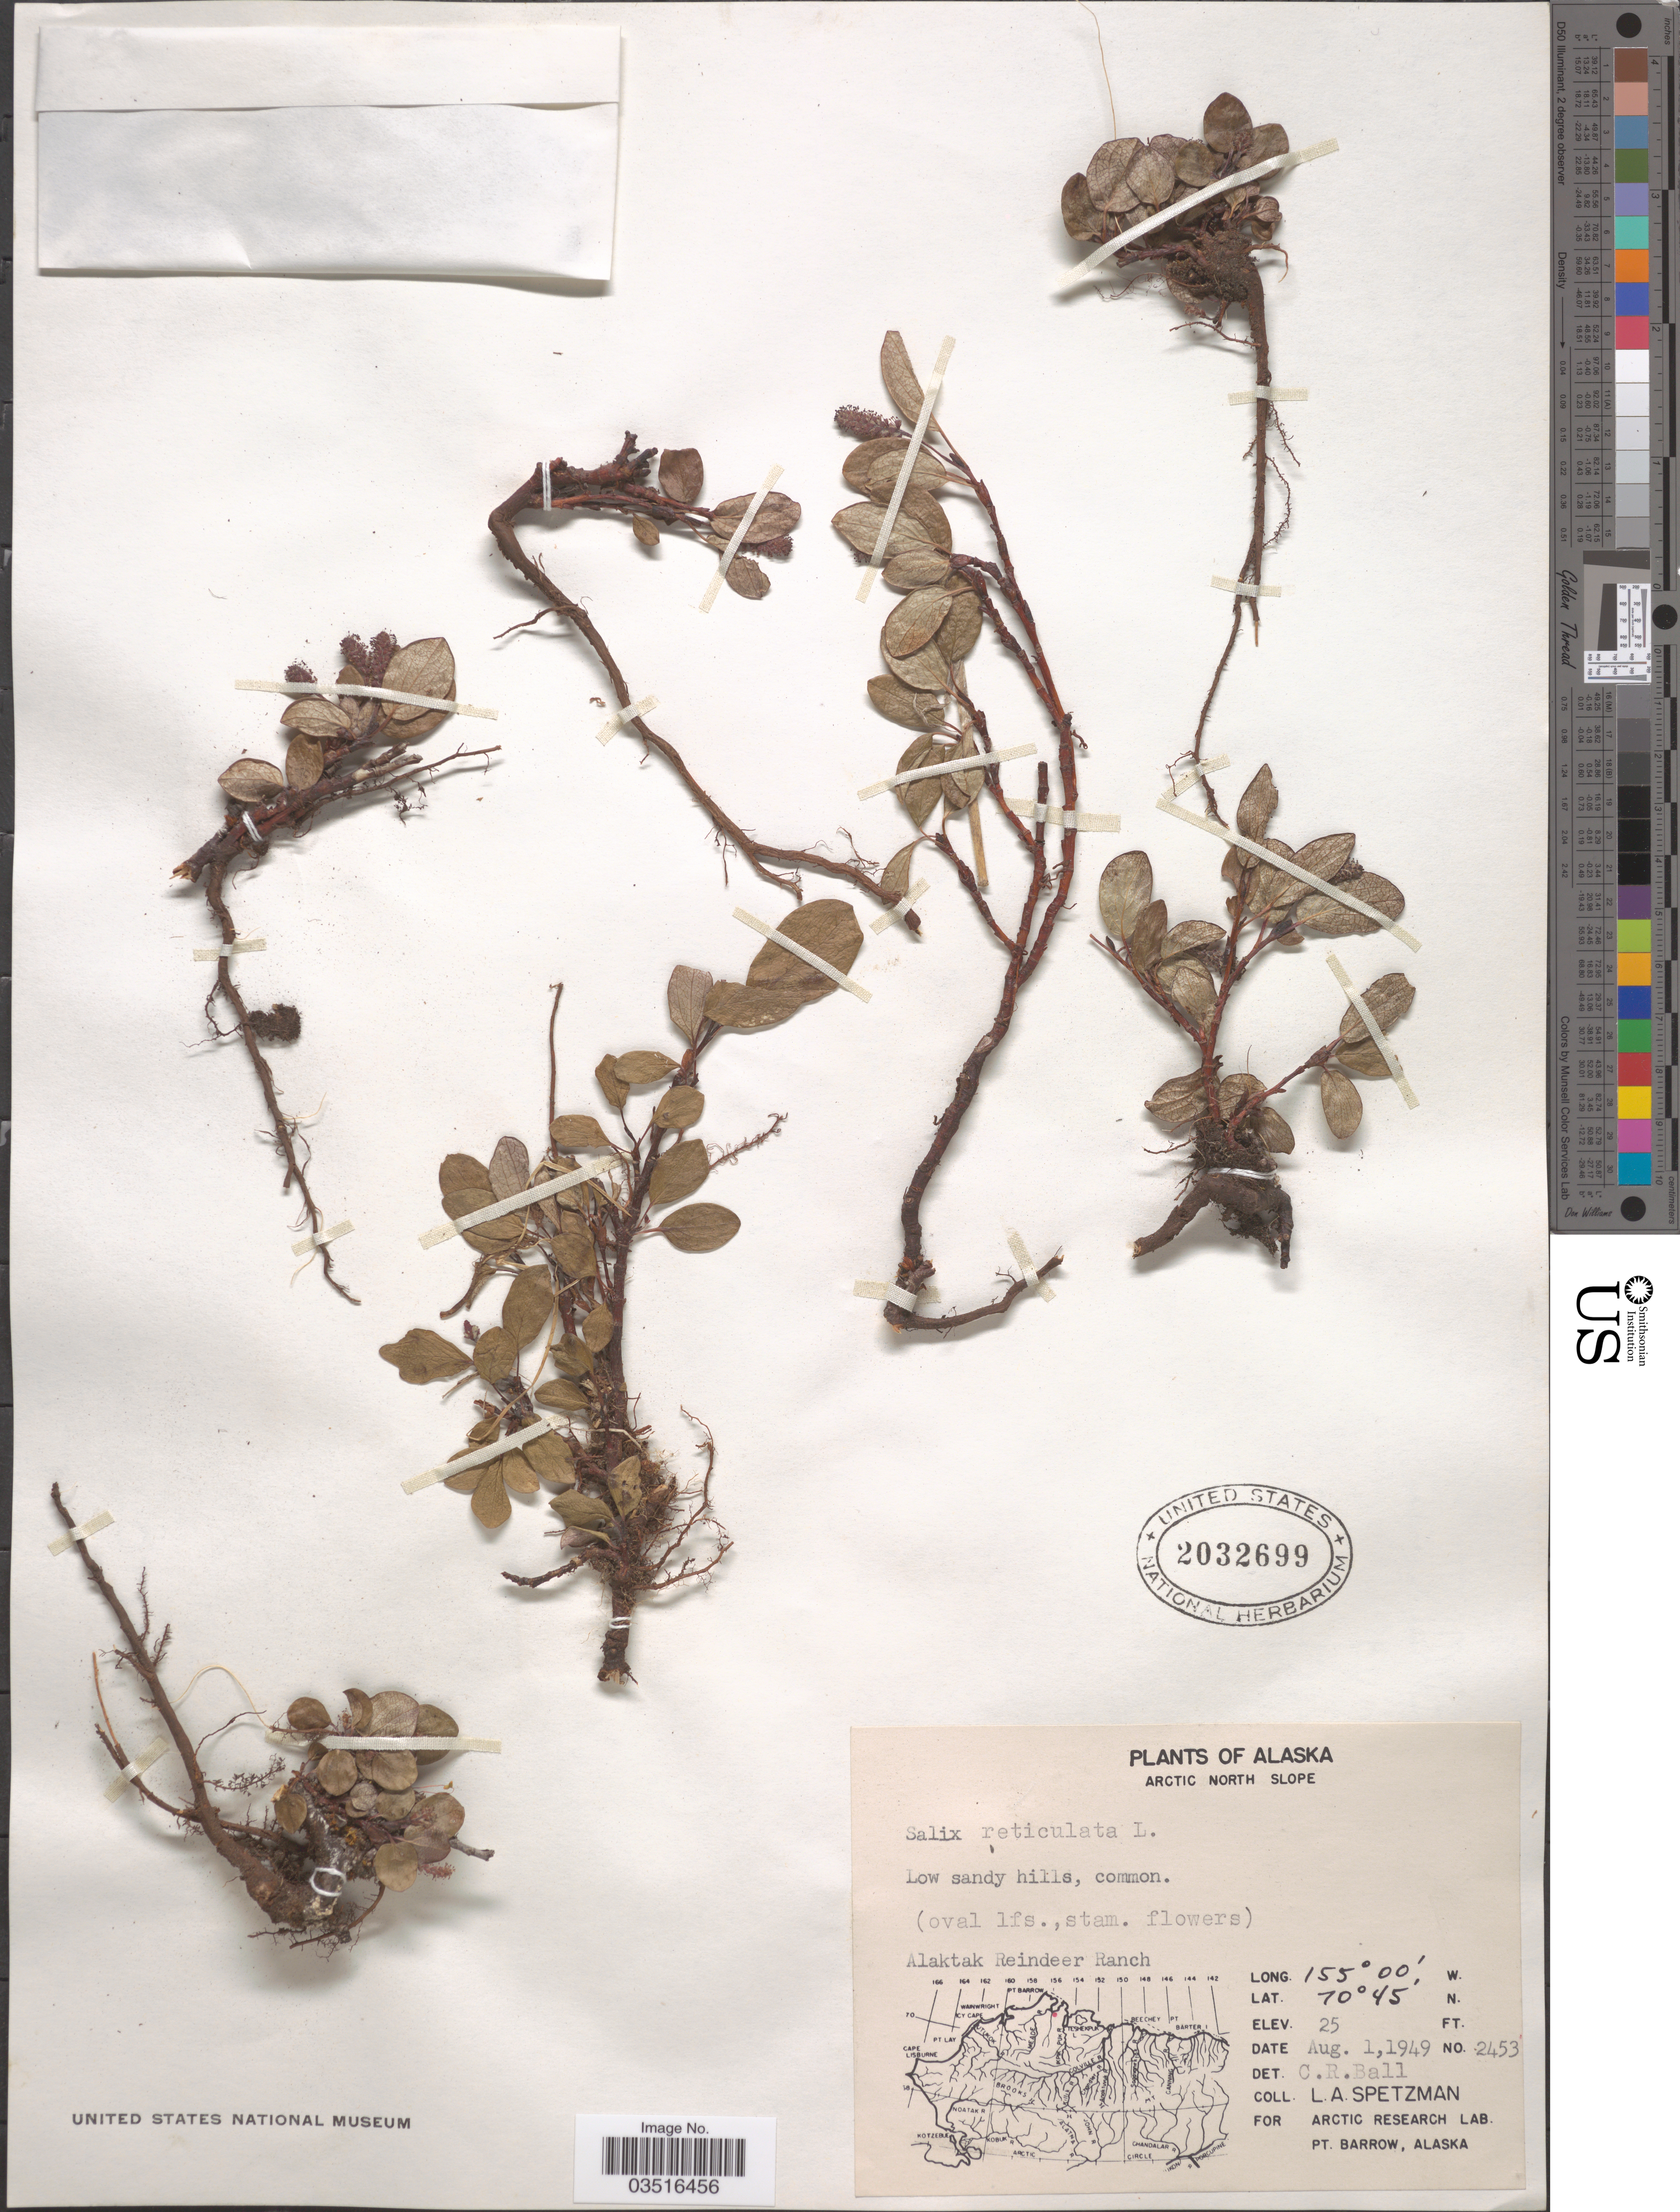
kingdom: Plantae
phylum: Tracheophyta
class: Magnoliopsida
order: Malpighiales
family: Salicaceae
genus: Salix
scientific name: Salix reticulata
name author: L.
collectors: L. Spetzman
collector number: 2453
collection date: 1949-08-01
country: United States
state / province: Alaska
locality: Arctic North Slope. Alaktak Reindeer Ranch.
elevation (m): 8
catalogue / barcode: US 2032699